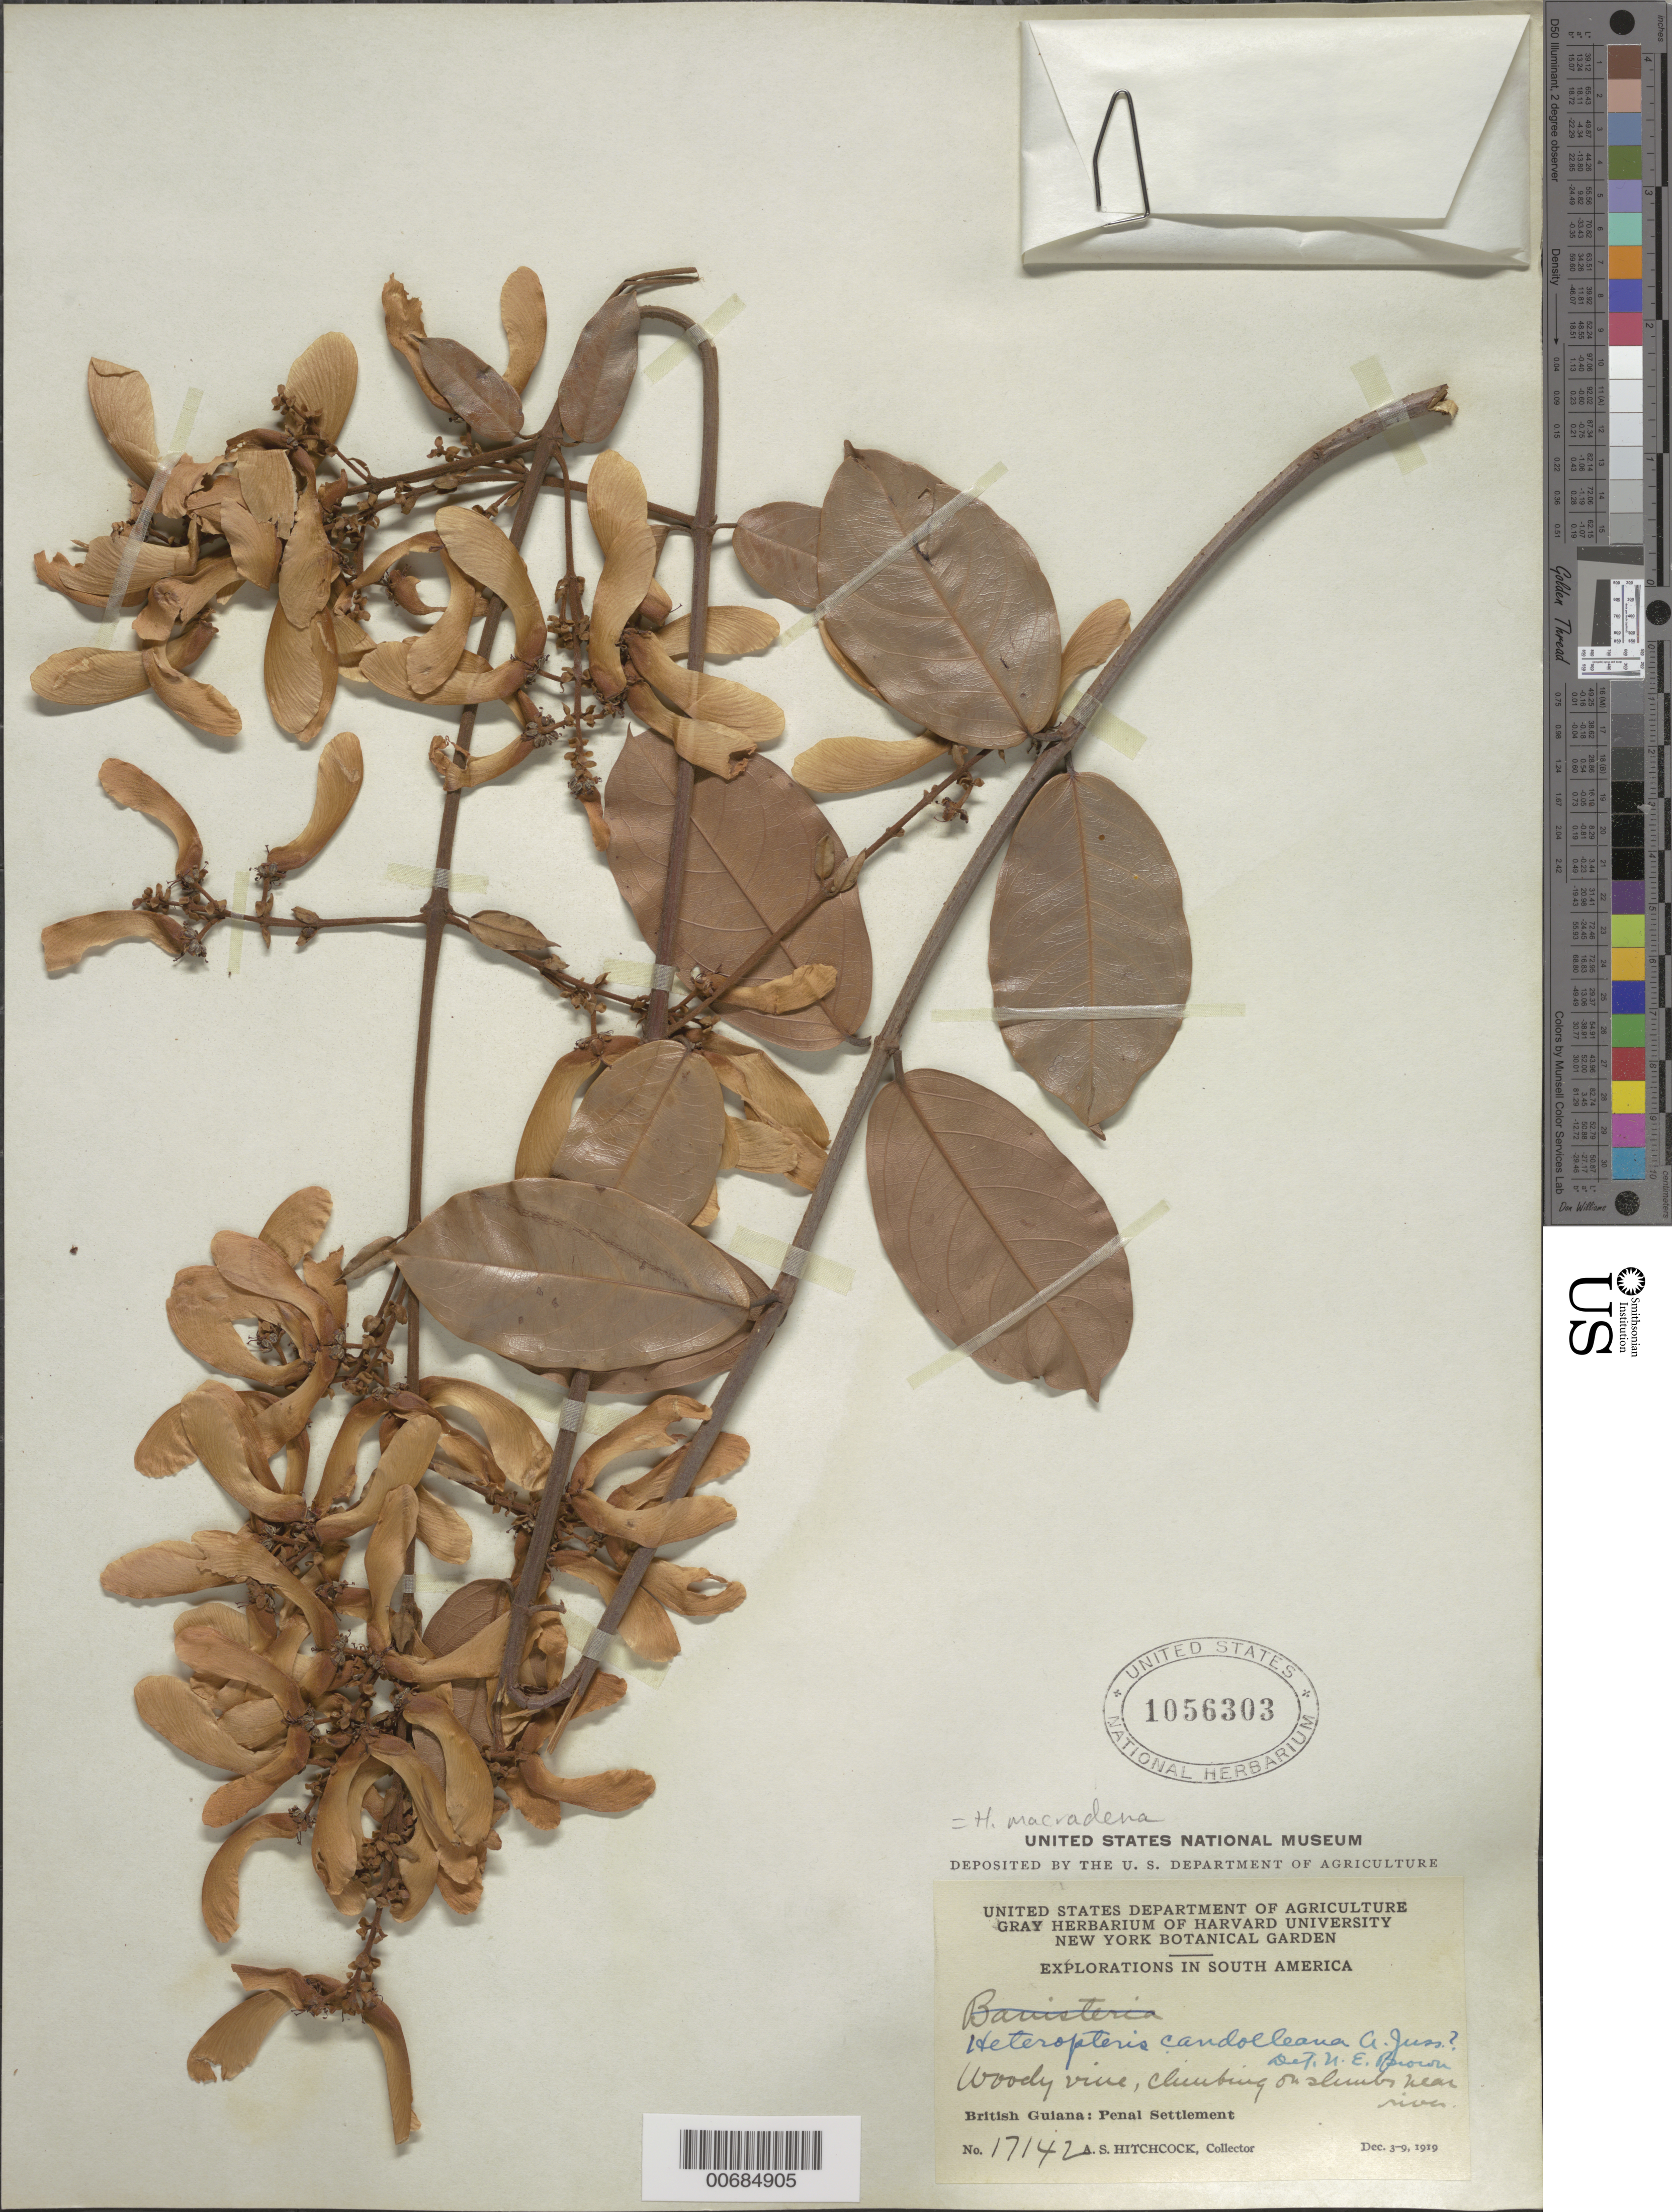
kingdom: Plantae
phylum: Tracheophyta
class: Magnoliopsida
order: Malpighiales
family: Malpighiaceae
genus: Heteropterys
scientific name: Heteropterys macradena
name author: (DC.) W.R. Anderson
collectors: A. S. Hitchcock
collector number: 17142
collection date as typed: Dec. 3-9, 1919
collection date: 1919-12-03/1919-12-09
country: Guyana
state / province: Cuyuni-Mazaruni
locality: Penal Settlement, on W side of Essequibo River, near mouth of Mazaruni River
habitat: Near river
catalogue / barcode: US 1056303